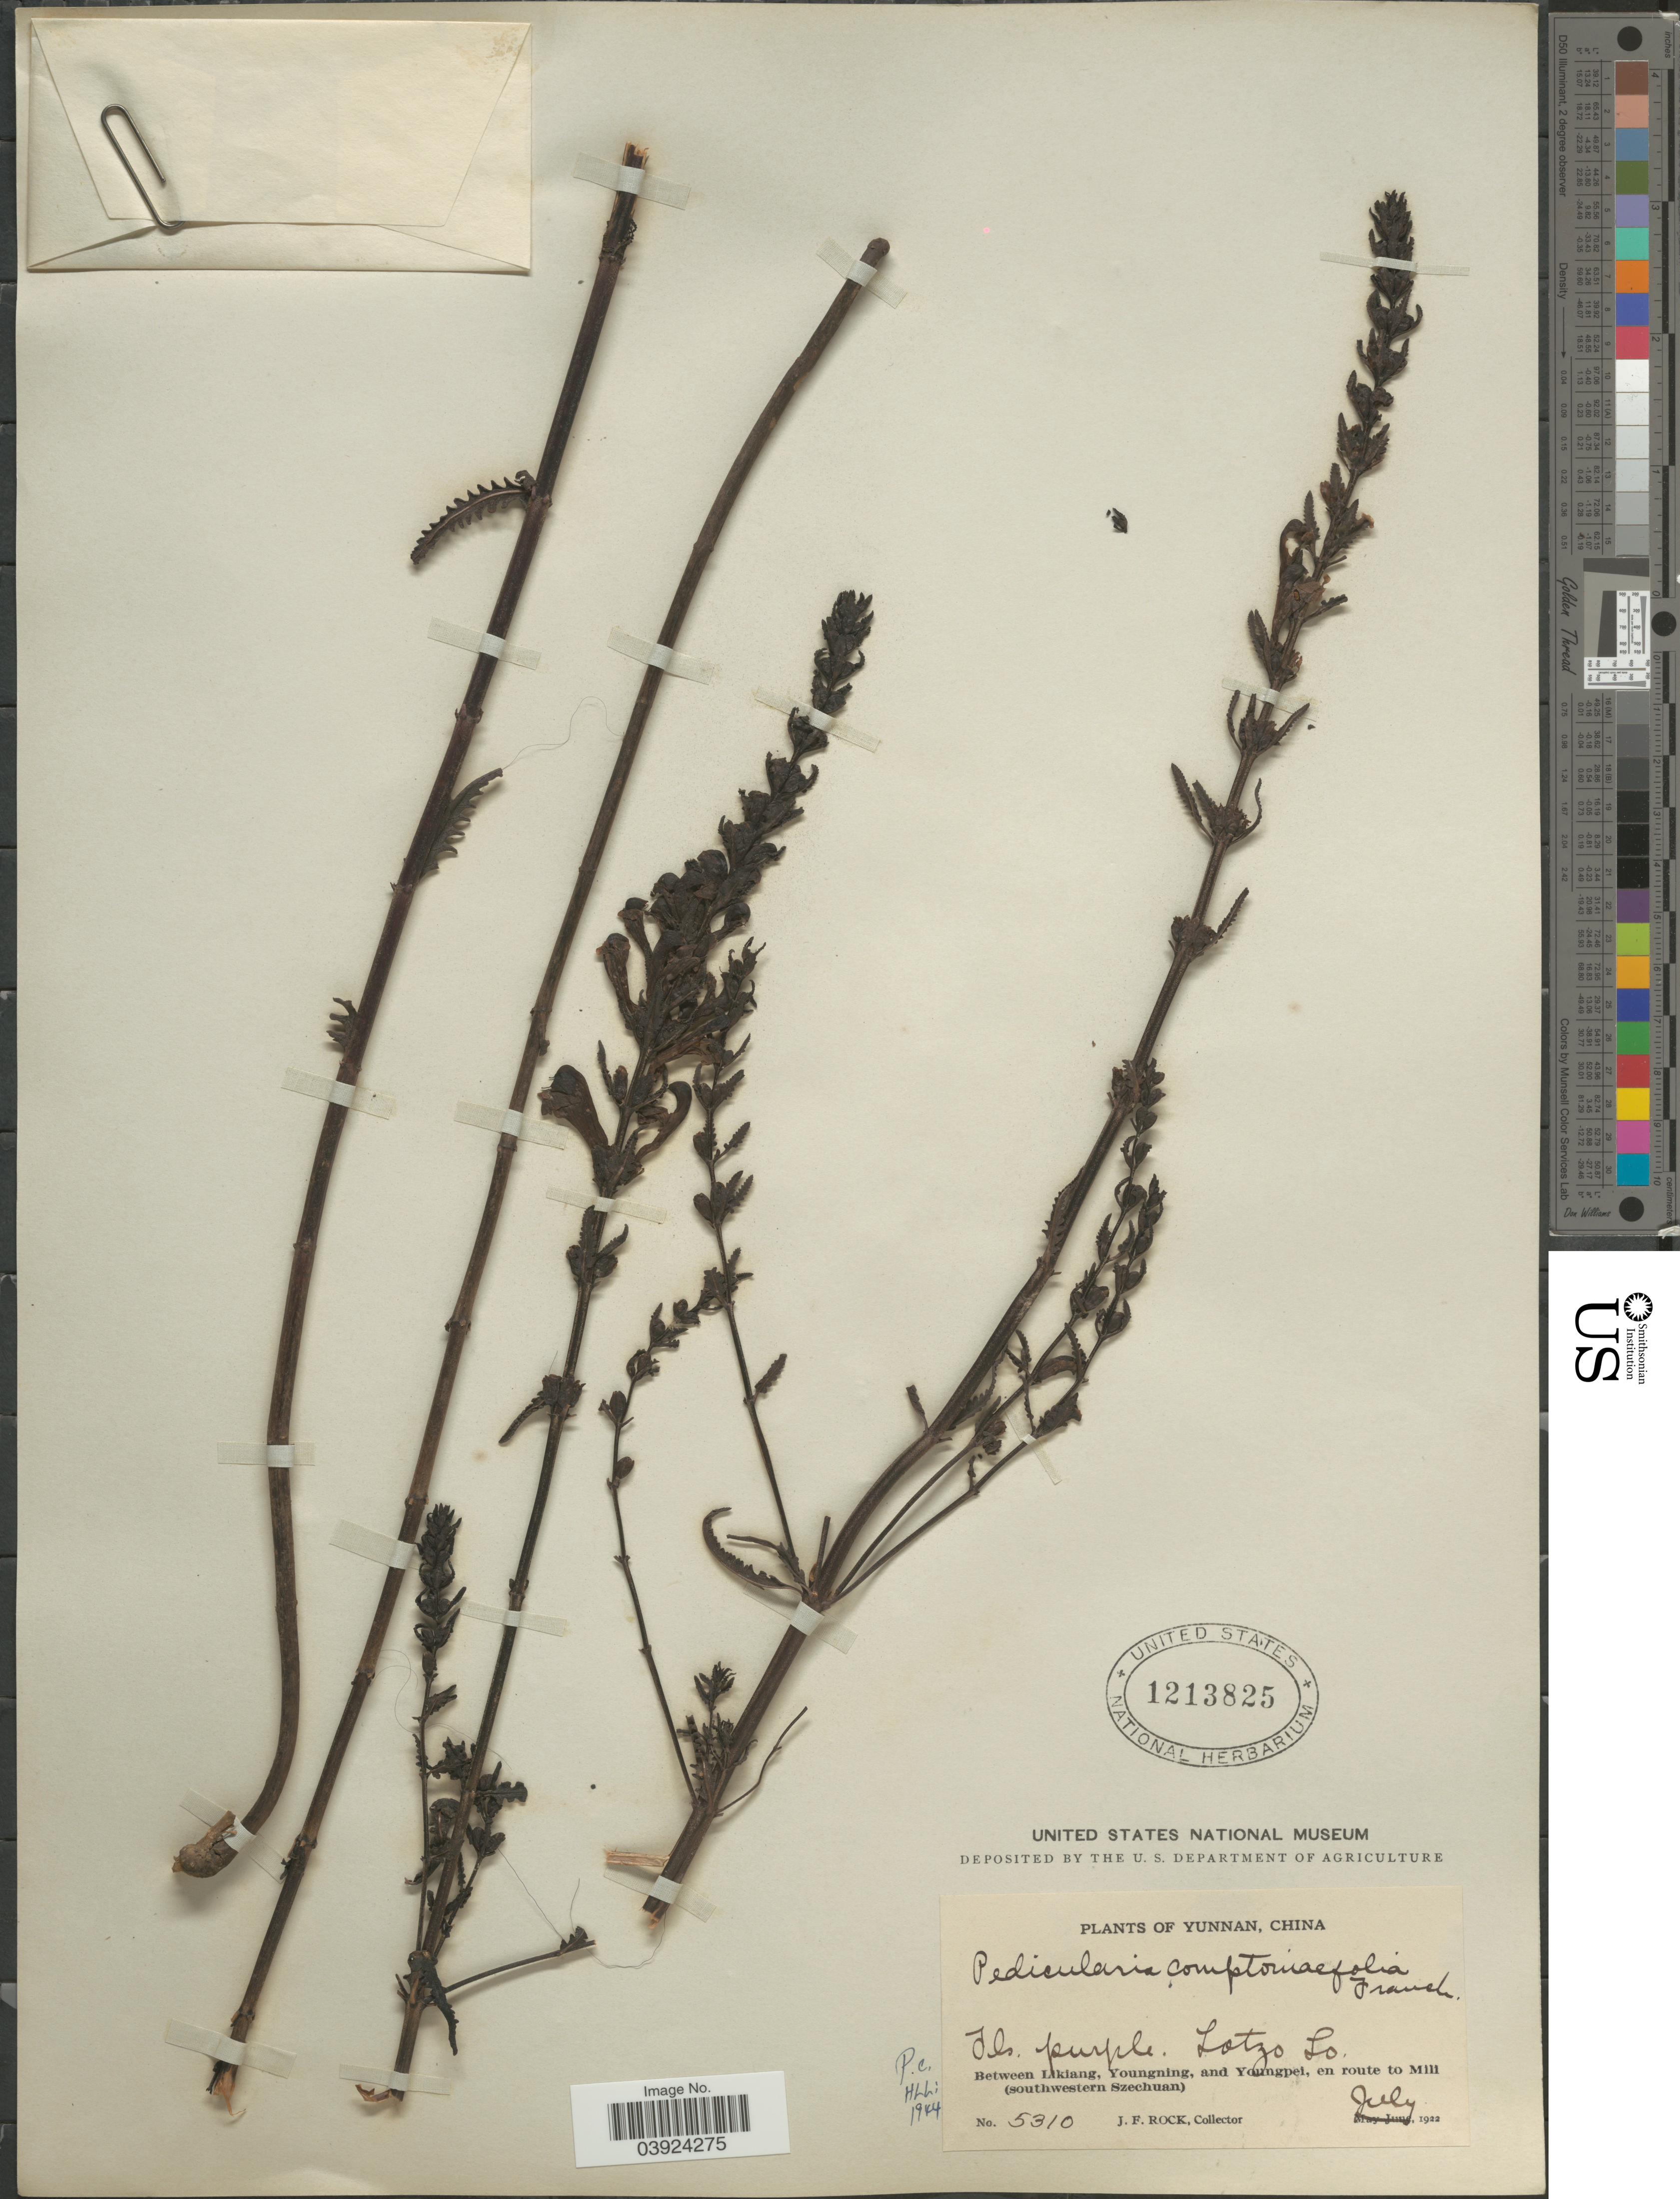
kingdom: Plantae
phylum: Tracheophyta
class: Magnoliopsida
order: Lamiales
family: Orobanchaceae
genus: Pedicularis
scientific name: Pedicularis comptoniaefolia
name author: Franch. ex Maxim.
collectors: J. Rock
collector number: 5310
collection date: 1922-07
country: China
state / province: Yunnan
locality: Lotzo Lo. Between Likiang, Youngning, and Youngpei, en route to Mili (southwestern Szechuan).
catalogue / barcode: US 1213825